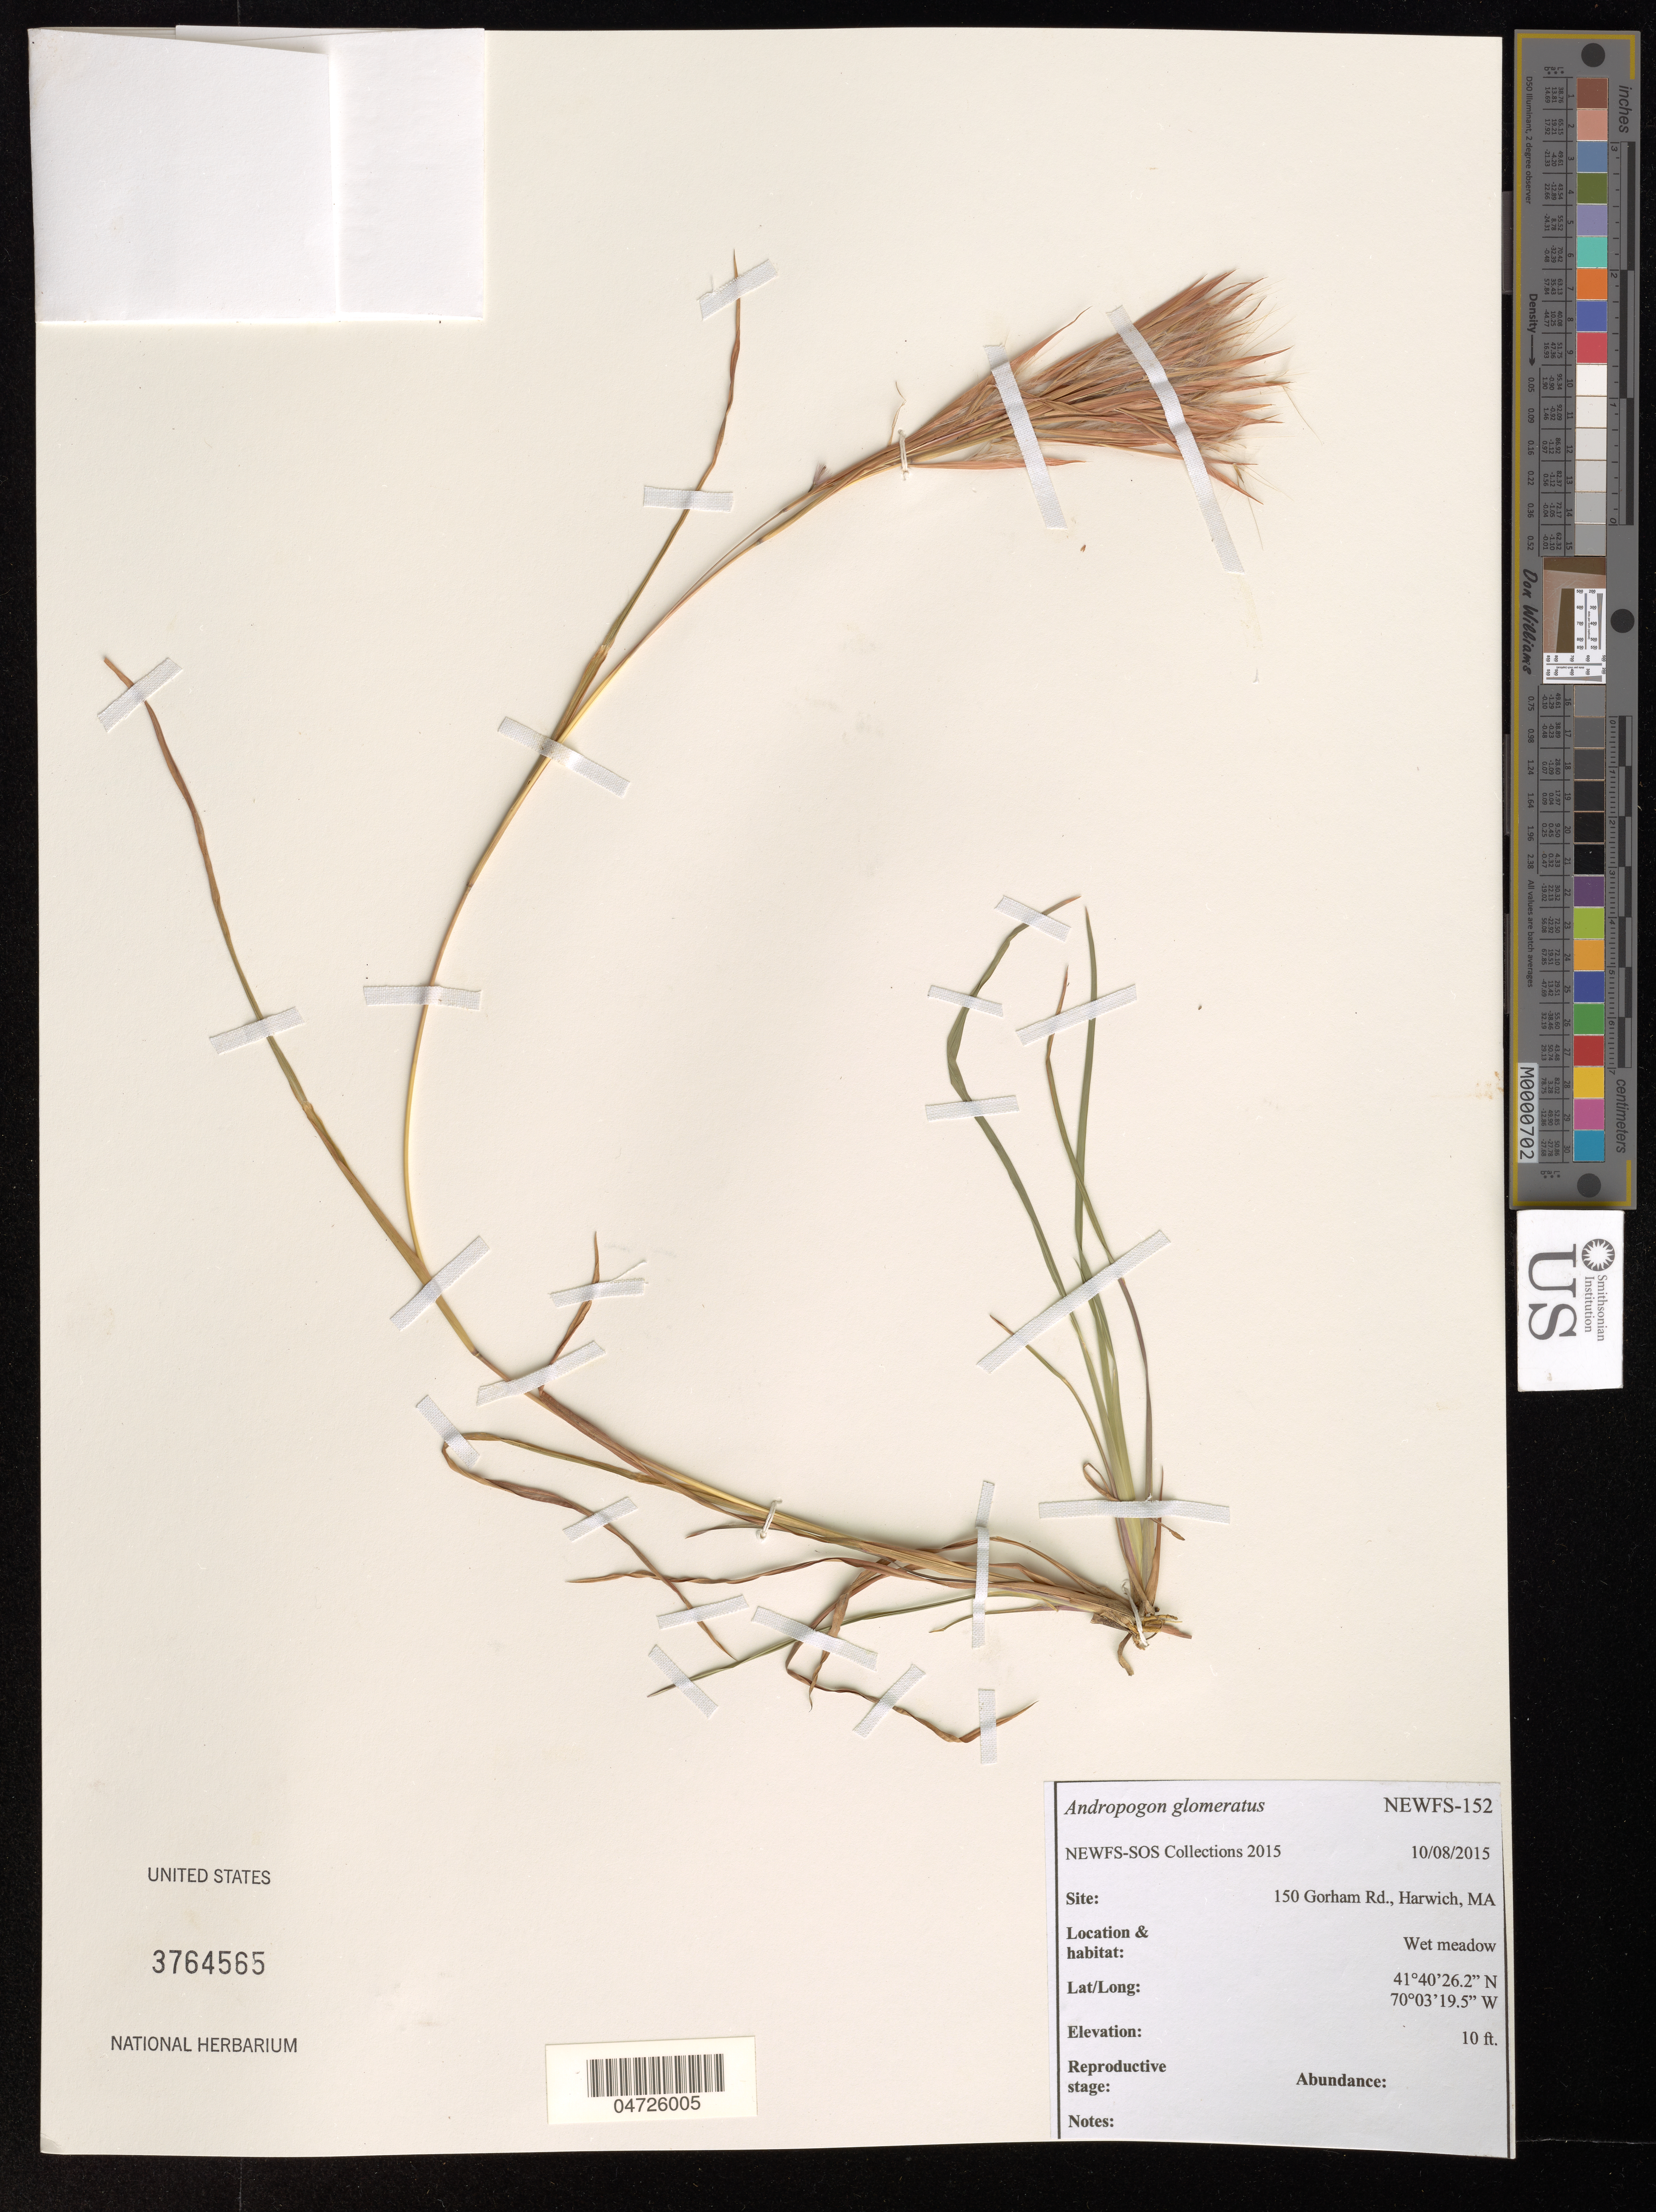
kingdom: Plantae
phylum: Tracheophyta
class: Liliopsida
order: Poales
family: Poaceae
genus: Andropogon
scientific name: Andropogon glomeratus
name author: (Walter) Britton, Stearns & Poggenb.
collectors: NEWFS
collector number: NEWFS-152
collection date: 2015-10-08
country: United States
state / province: Massachusetts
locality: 150 Gorham Rd., Harwich.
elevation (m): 3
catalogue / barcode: US 3764565